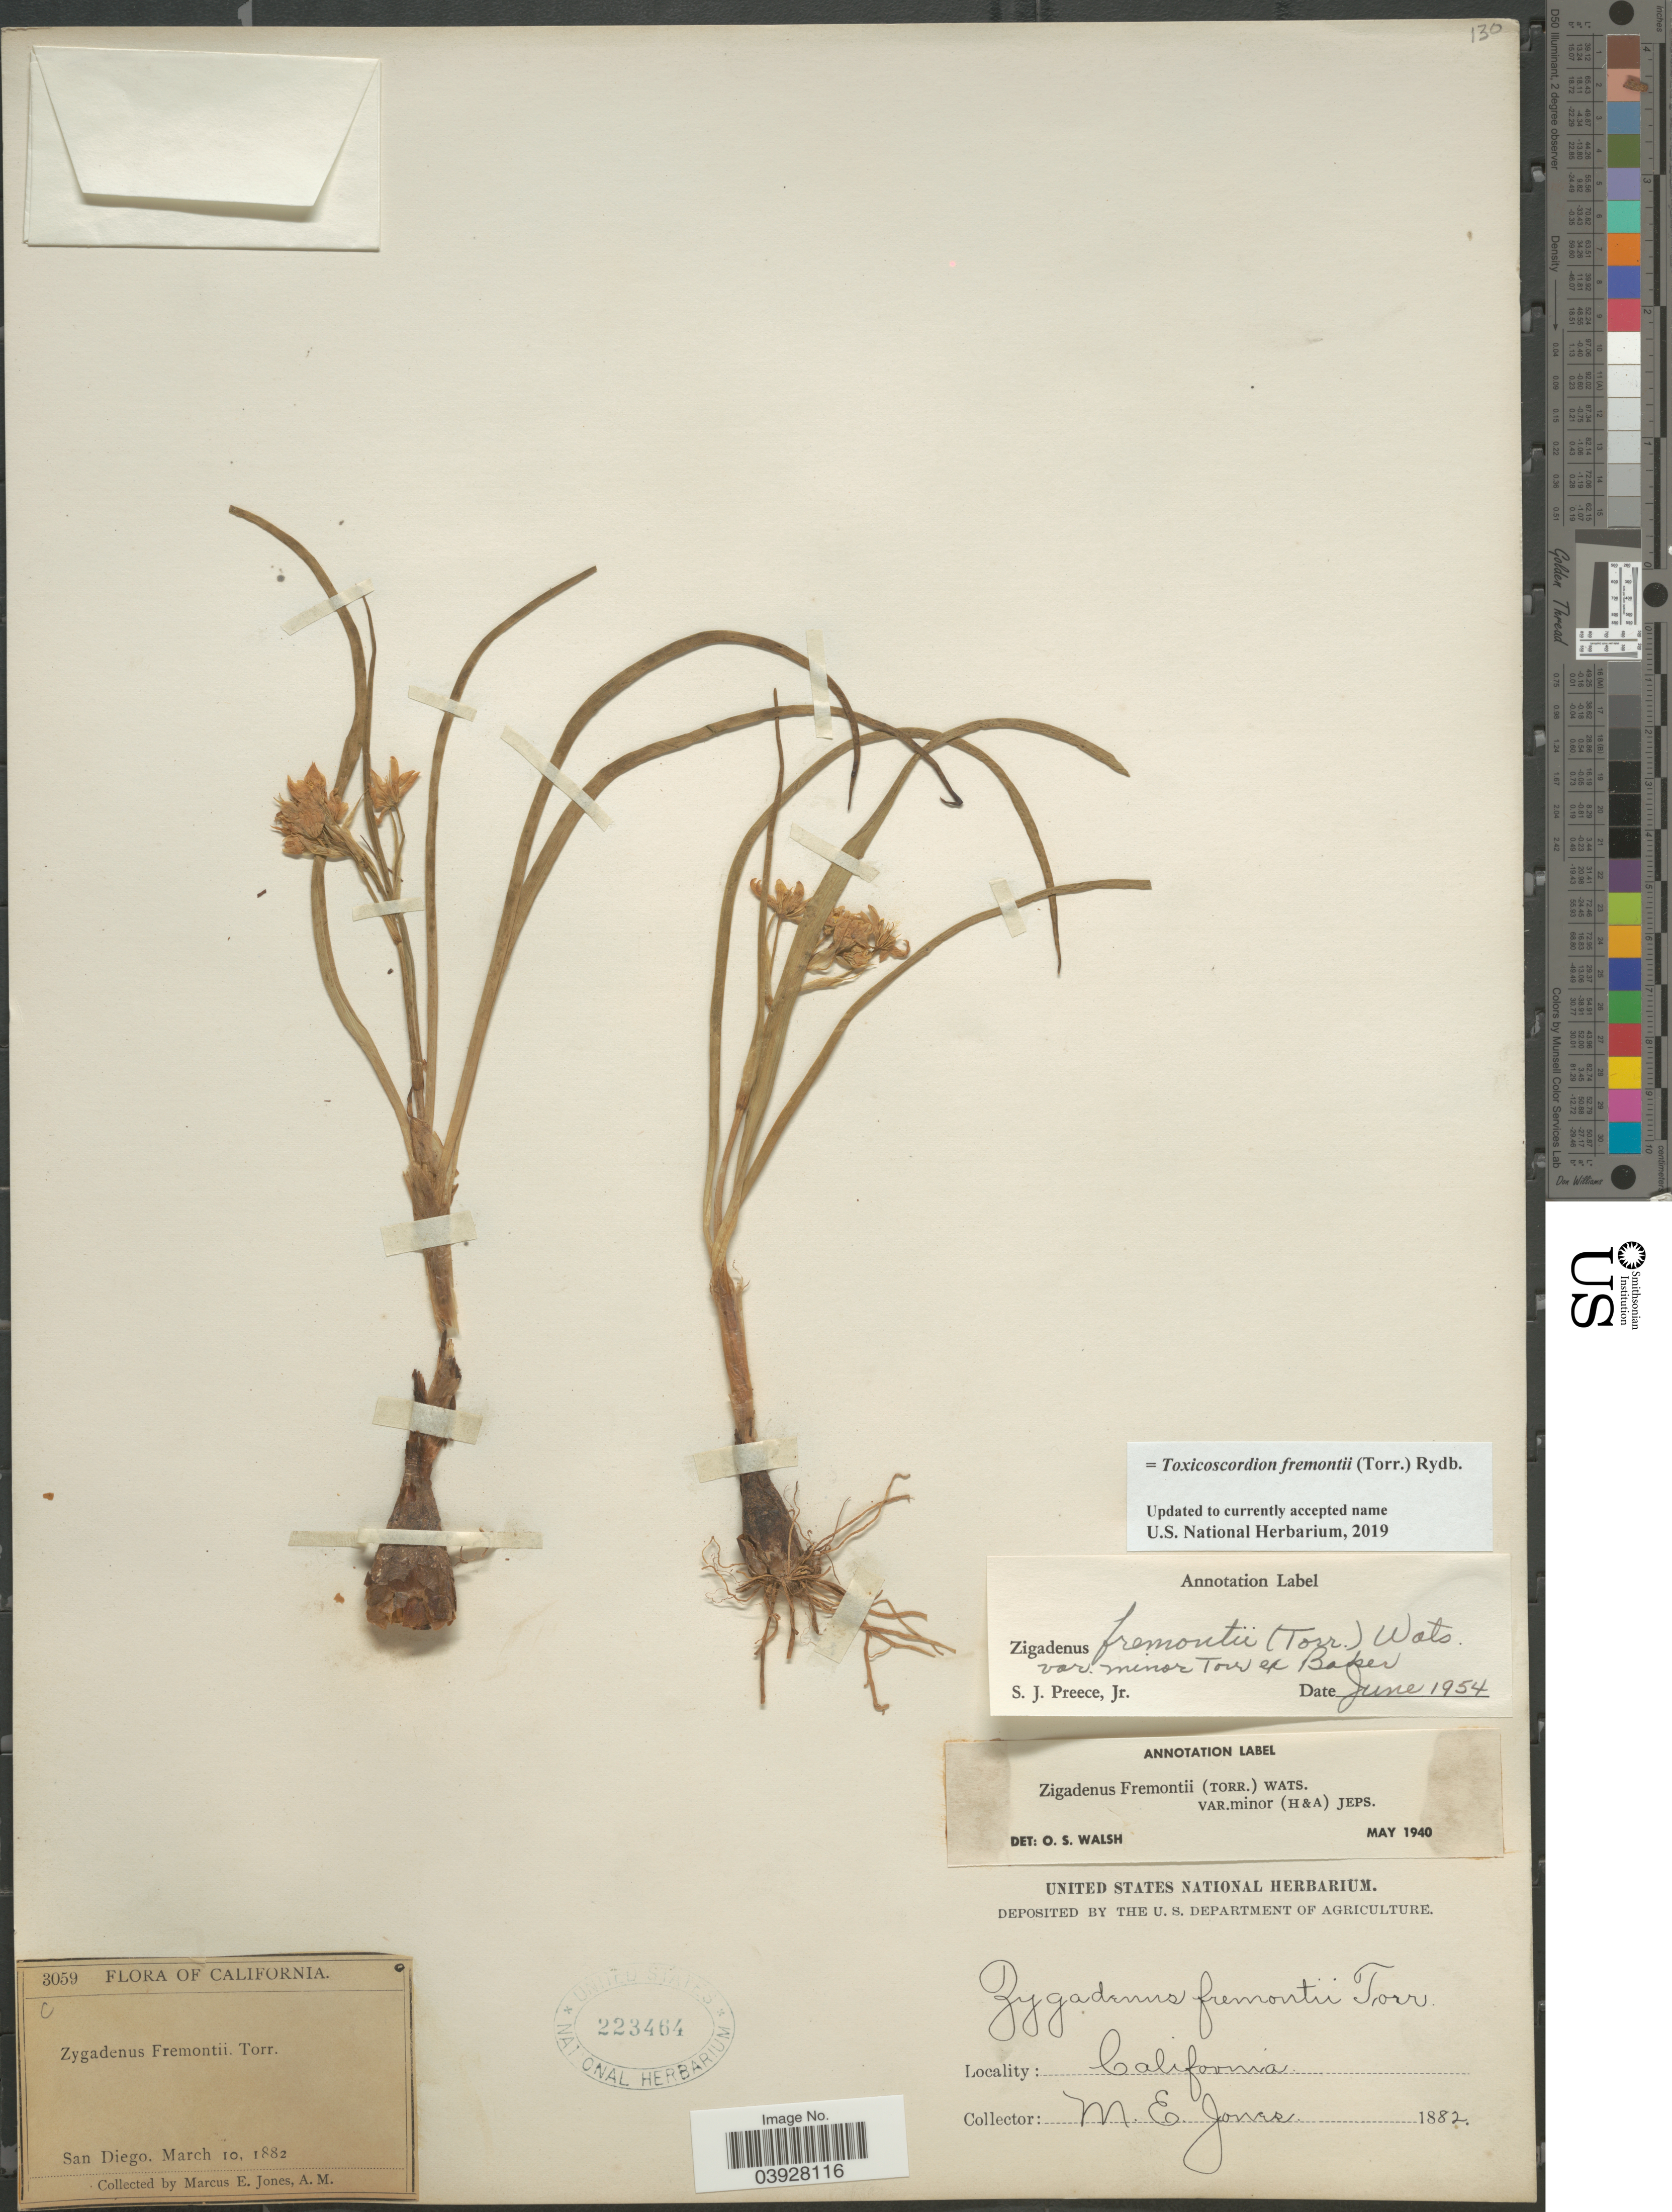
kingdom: Plantae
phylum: Tracheophyta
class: Liliopsida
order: Liliales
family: Melanthiaceae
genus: Toxicoscordion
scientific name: Toxicoscordion fremontii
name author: (Torr.) Rydb.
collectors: M. E. Jones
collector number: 3059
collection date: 1882-03-10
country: United States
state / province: California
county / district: San Diego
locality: San Diego.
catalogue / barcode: US 223464